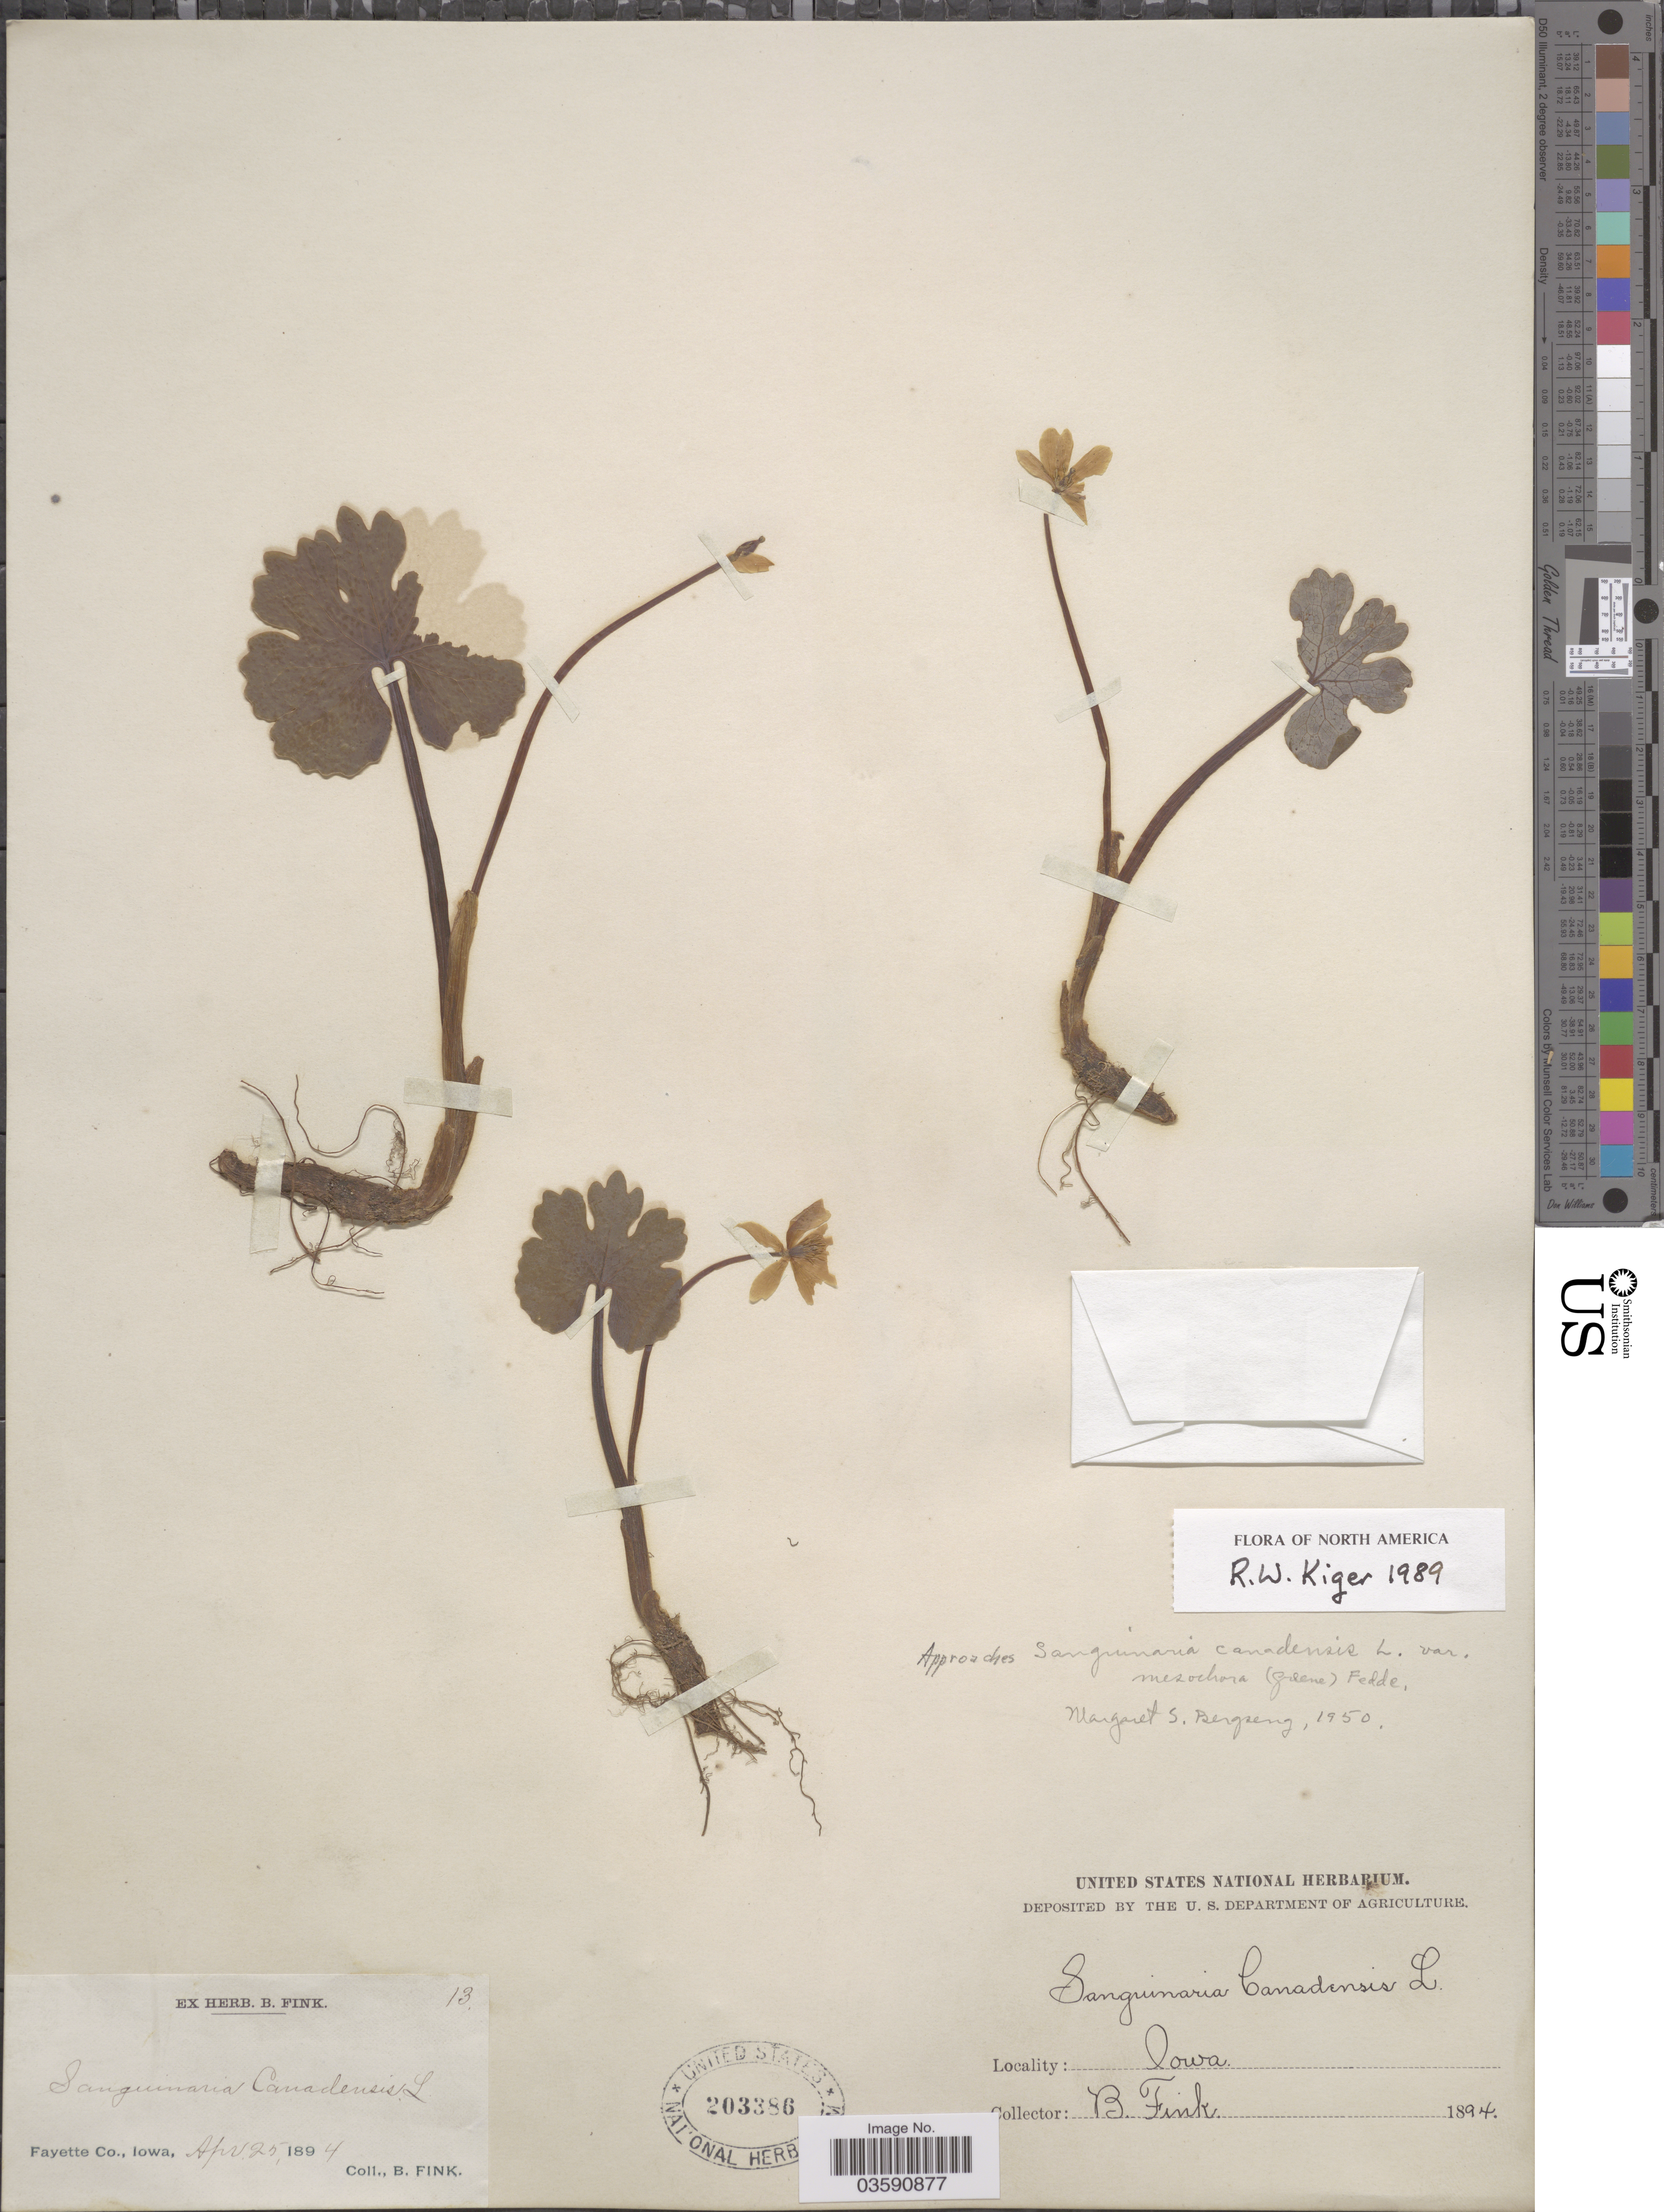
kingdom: Plantae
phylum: Tracheophyta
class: Magnoliopsida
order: Ranunculales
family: Papaveraceae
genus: Sanguinaria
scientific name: Sanguinaria canadensis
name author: L.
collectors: B. Fink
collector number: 13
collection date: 1894-04-25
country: United States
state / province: Iowa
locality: Fayette Co.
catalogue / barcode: US 203386